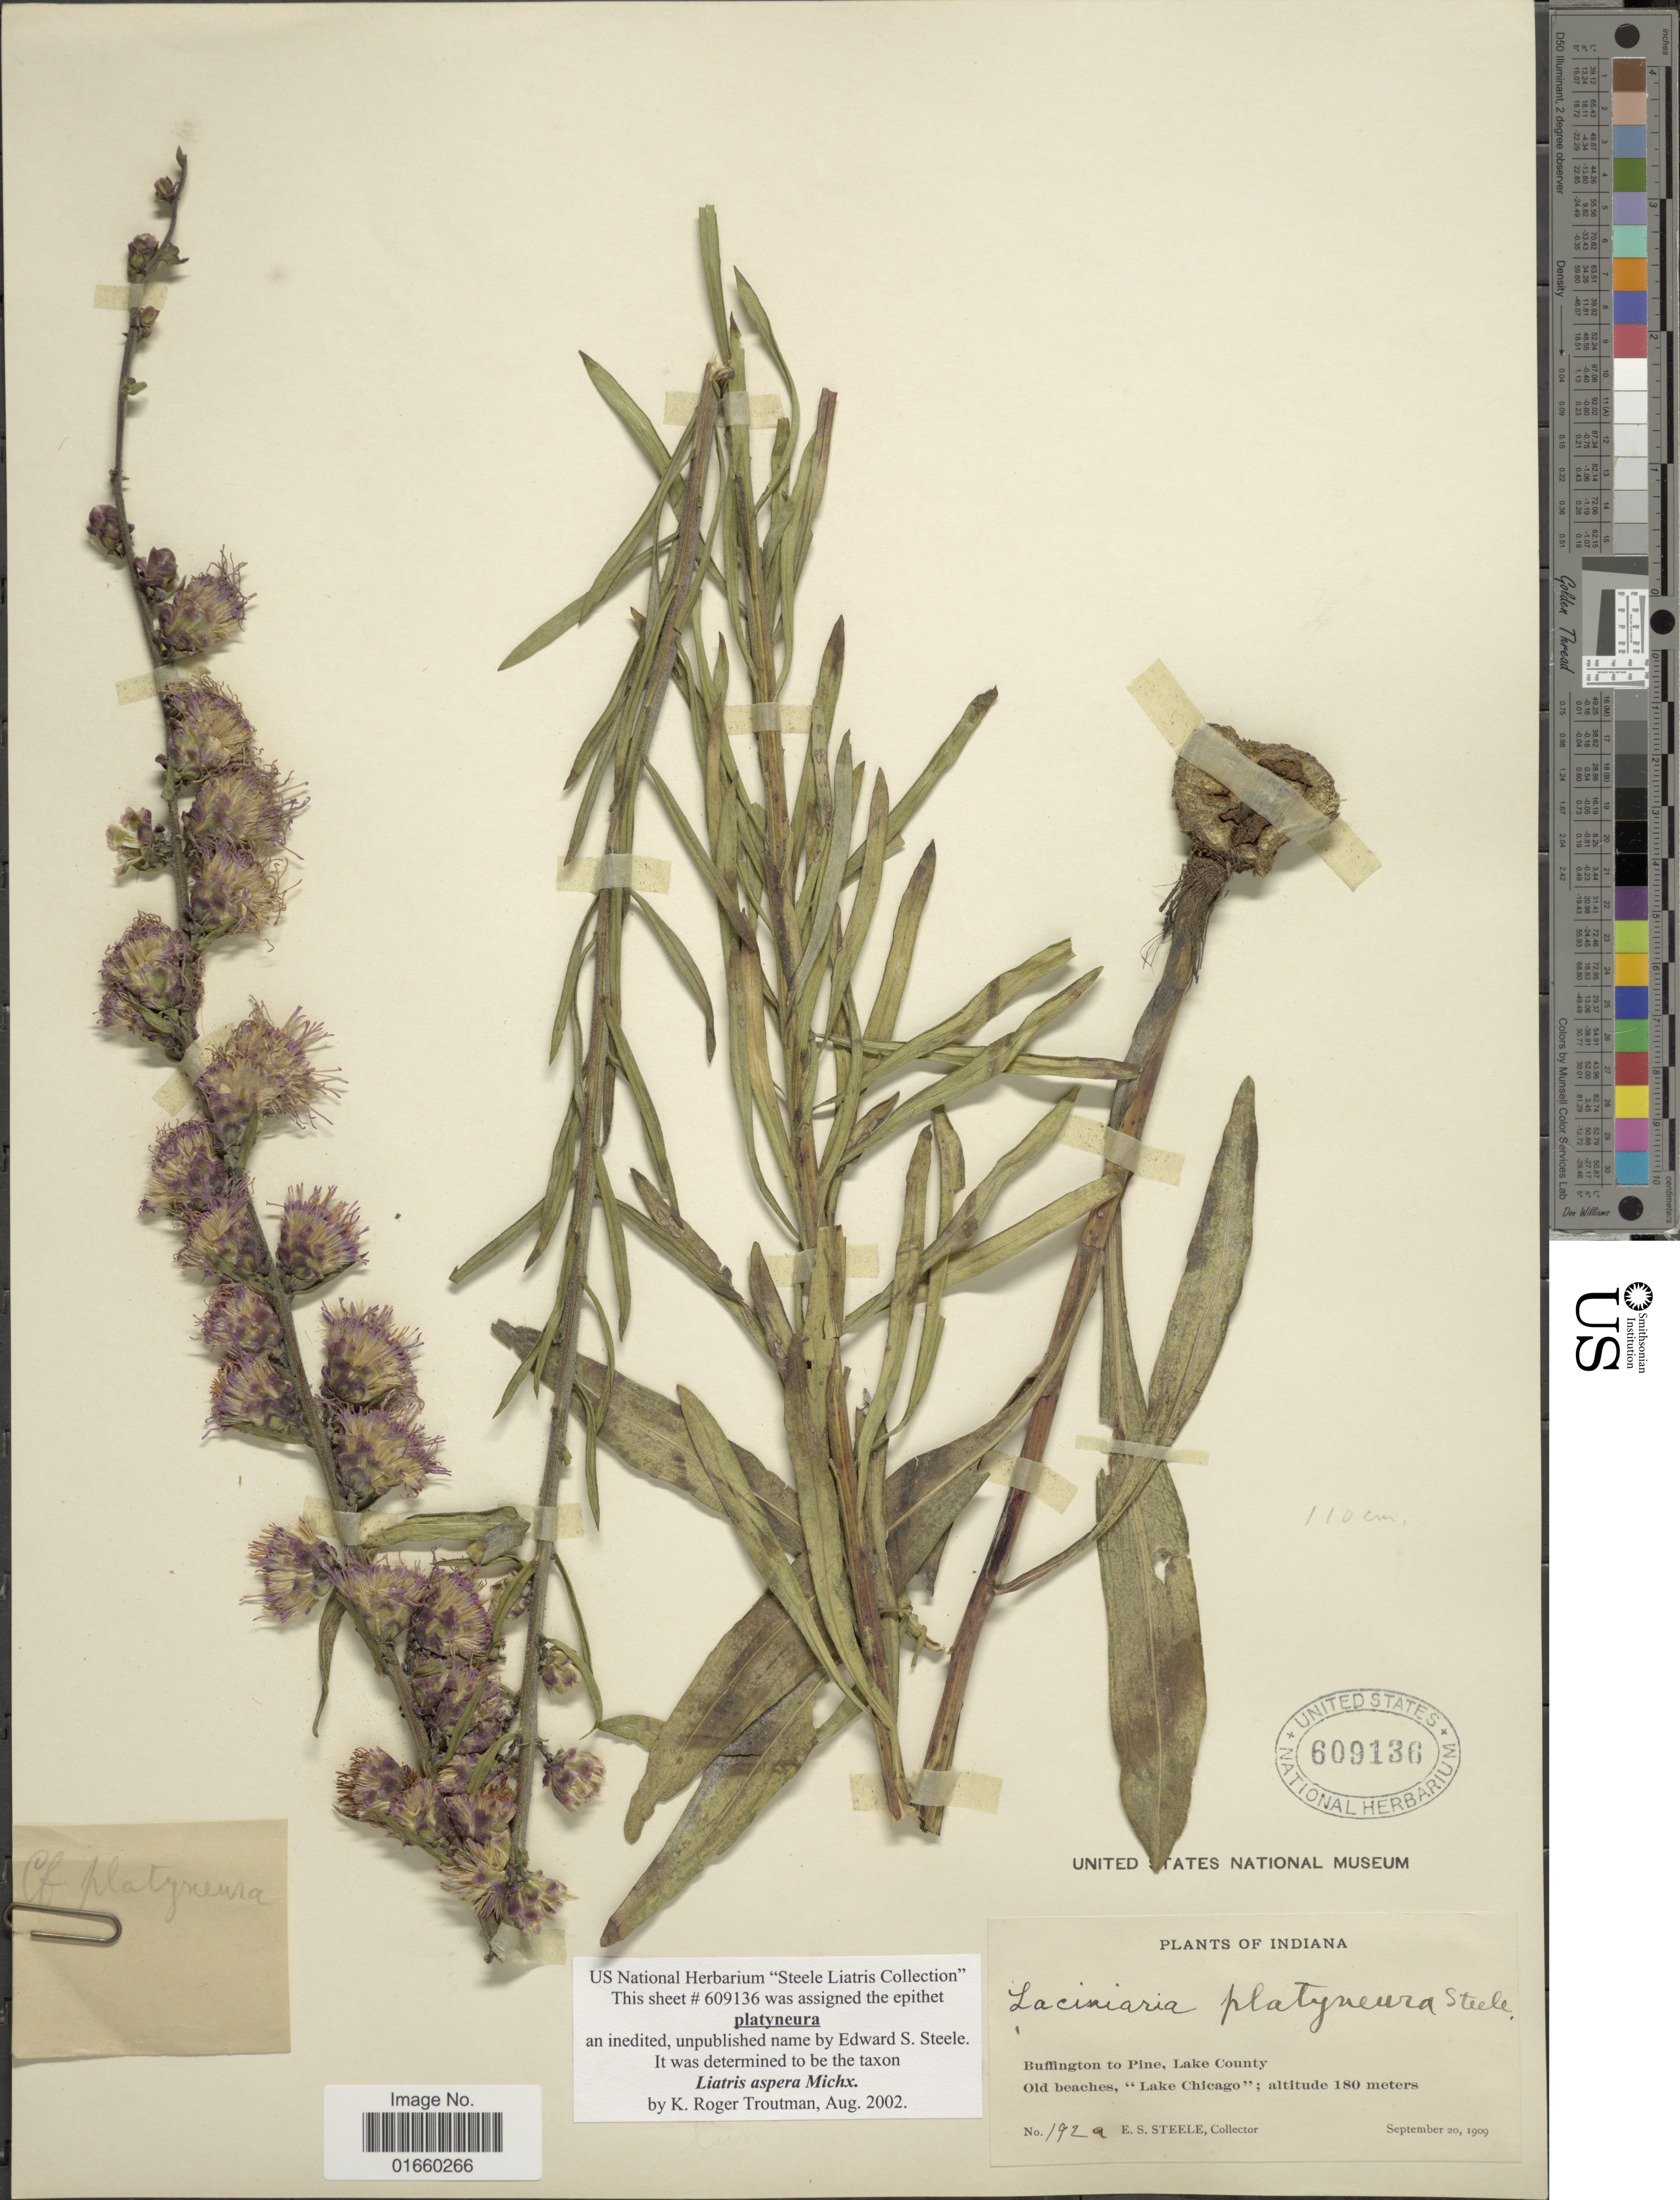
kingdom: Plantae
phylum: Tracheophyta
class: Magnoliopsida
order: Asterales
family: Asteraceae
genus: Liatris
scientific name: Liatris aspera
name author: Michx.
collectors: E. Steele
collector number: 192a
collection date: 1909-09-20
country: United States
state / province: Indiana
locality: Buffington to Pine, Lake County, Old beaches, "Lake Chicago"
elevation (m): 180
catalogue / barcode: US 609136